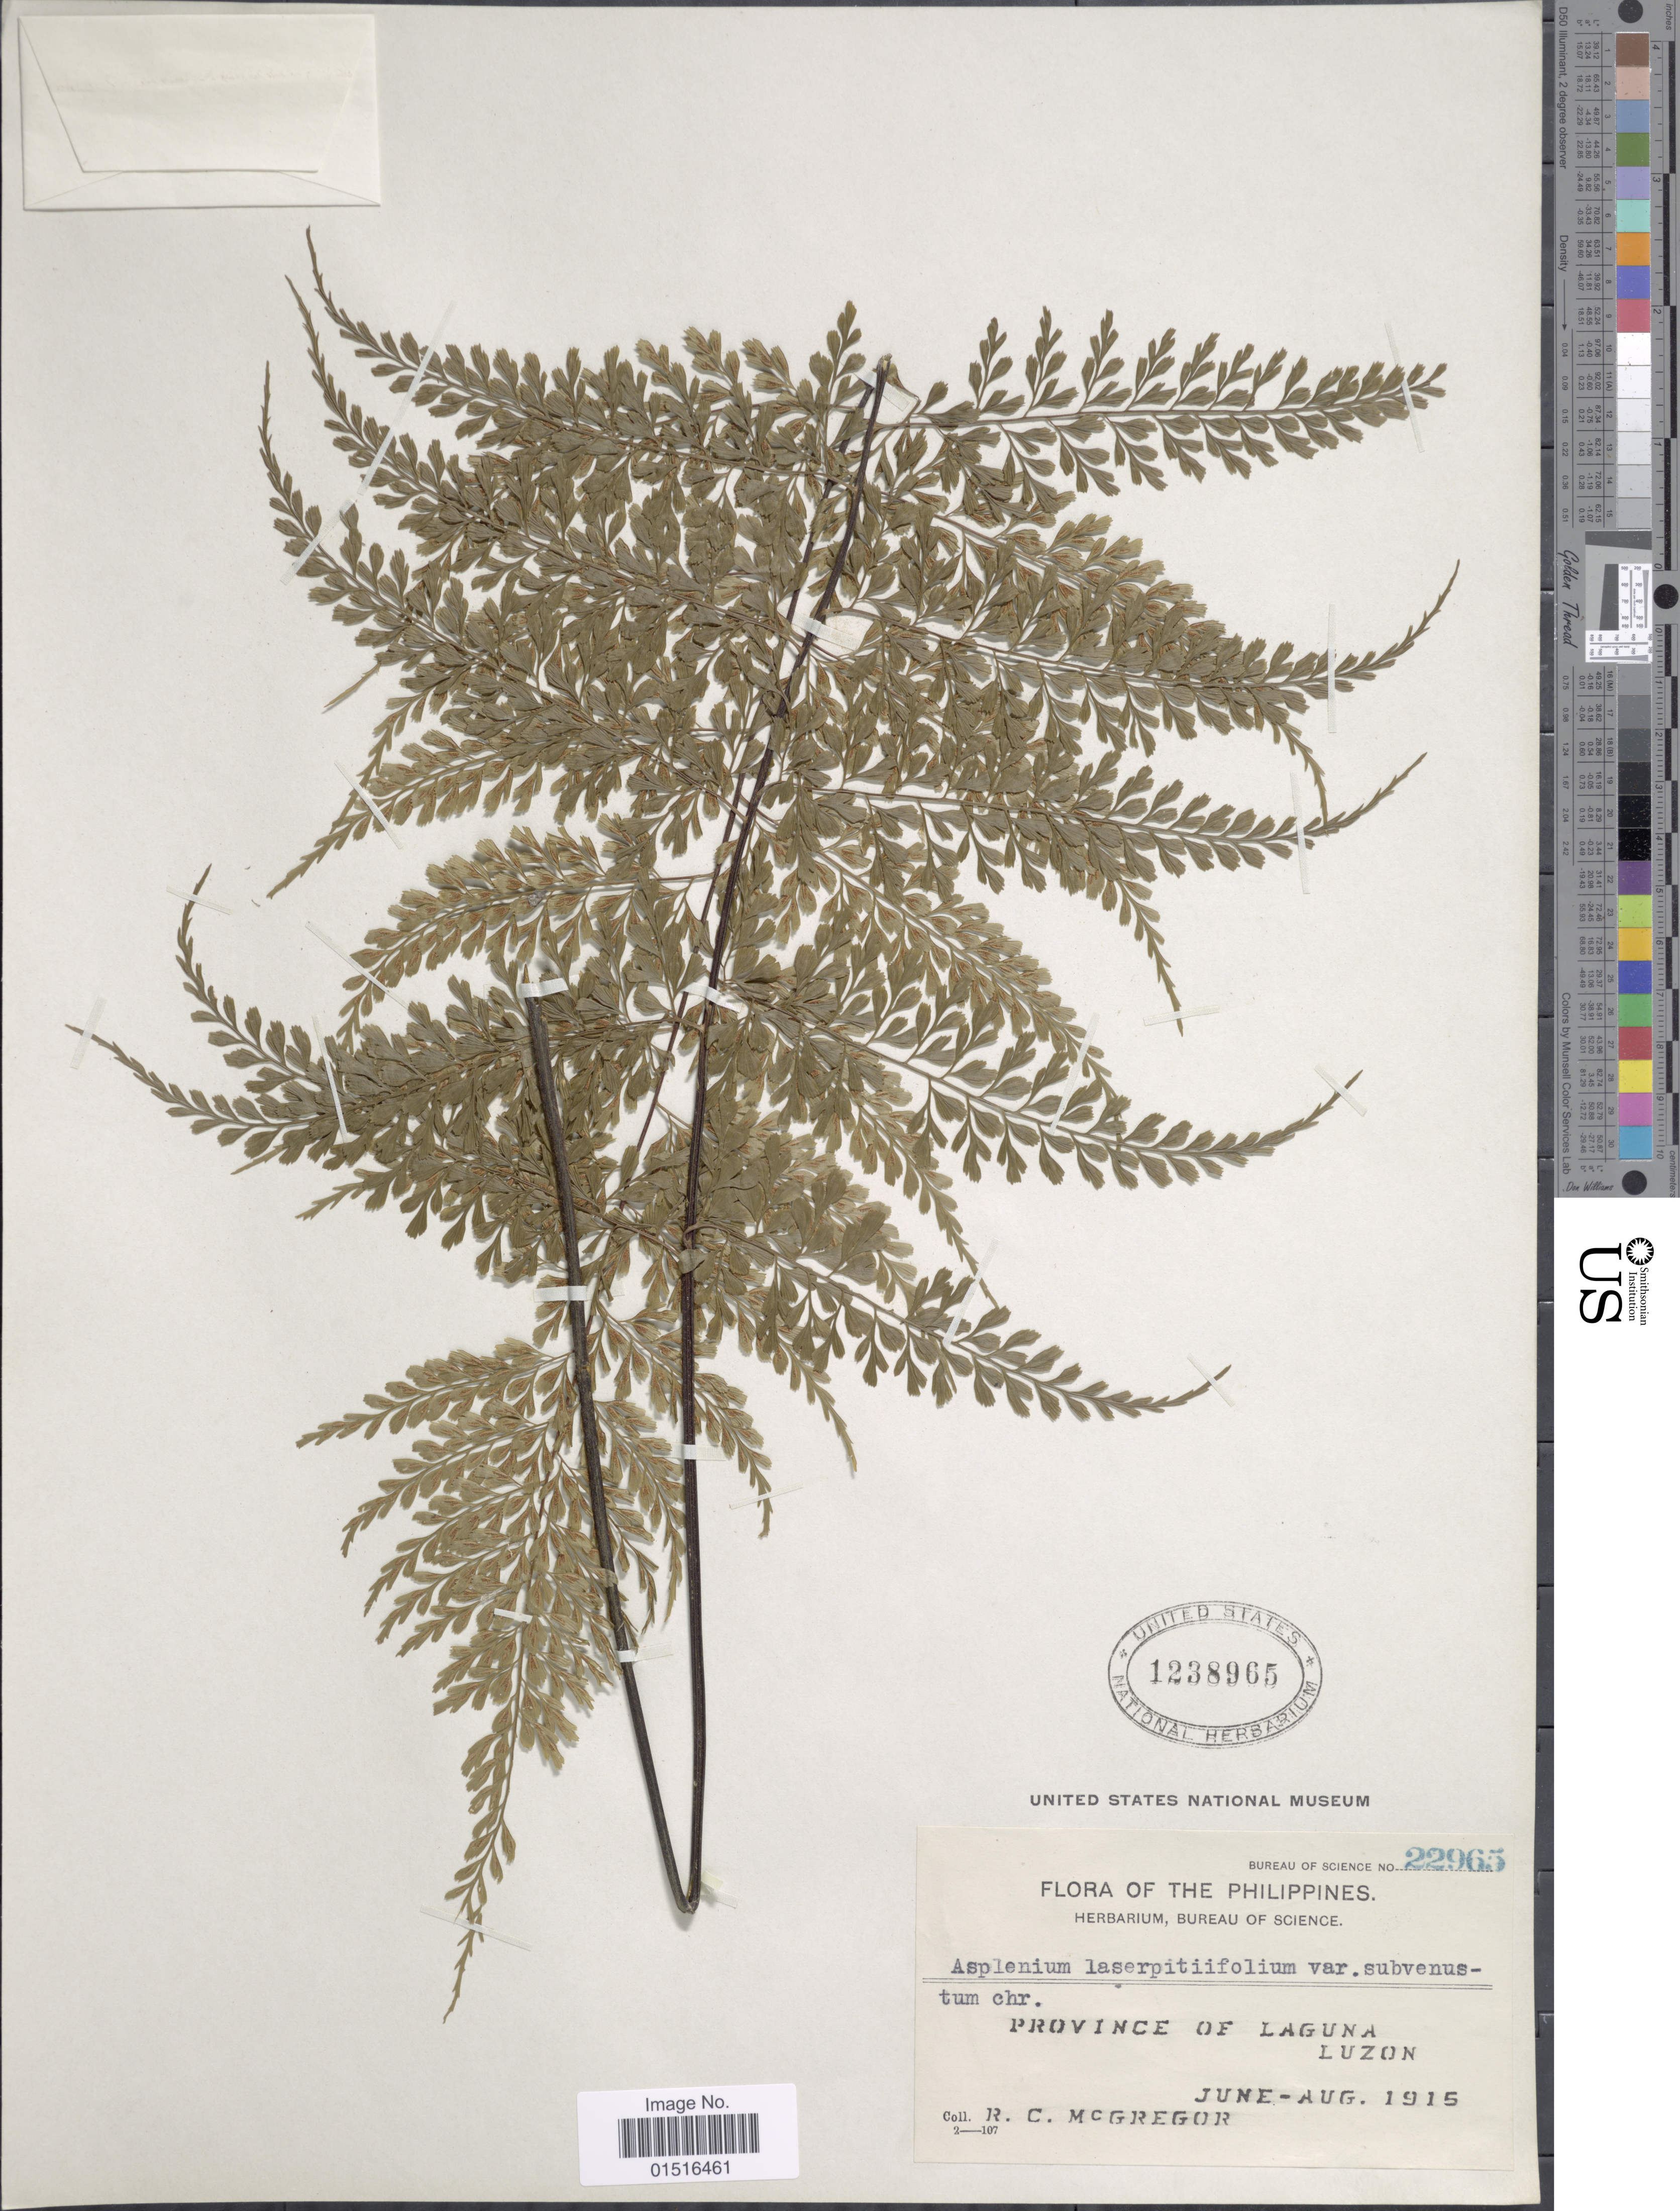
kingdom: Plantae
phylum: Tracheophyta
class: Polypodiopsida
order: Polypodiales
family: Aspleniaceae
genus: Asplenium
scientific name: Asplenium laserpitiifolium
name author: Lam.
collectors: R. C. McGregor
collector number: Bureau of Science 22965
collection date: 1915-06/1915-08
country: Philippines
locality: Province of Laguna, Luzon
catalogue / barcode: US 1238965